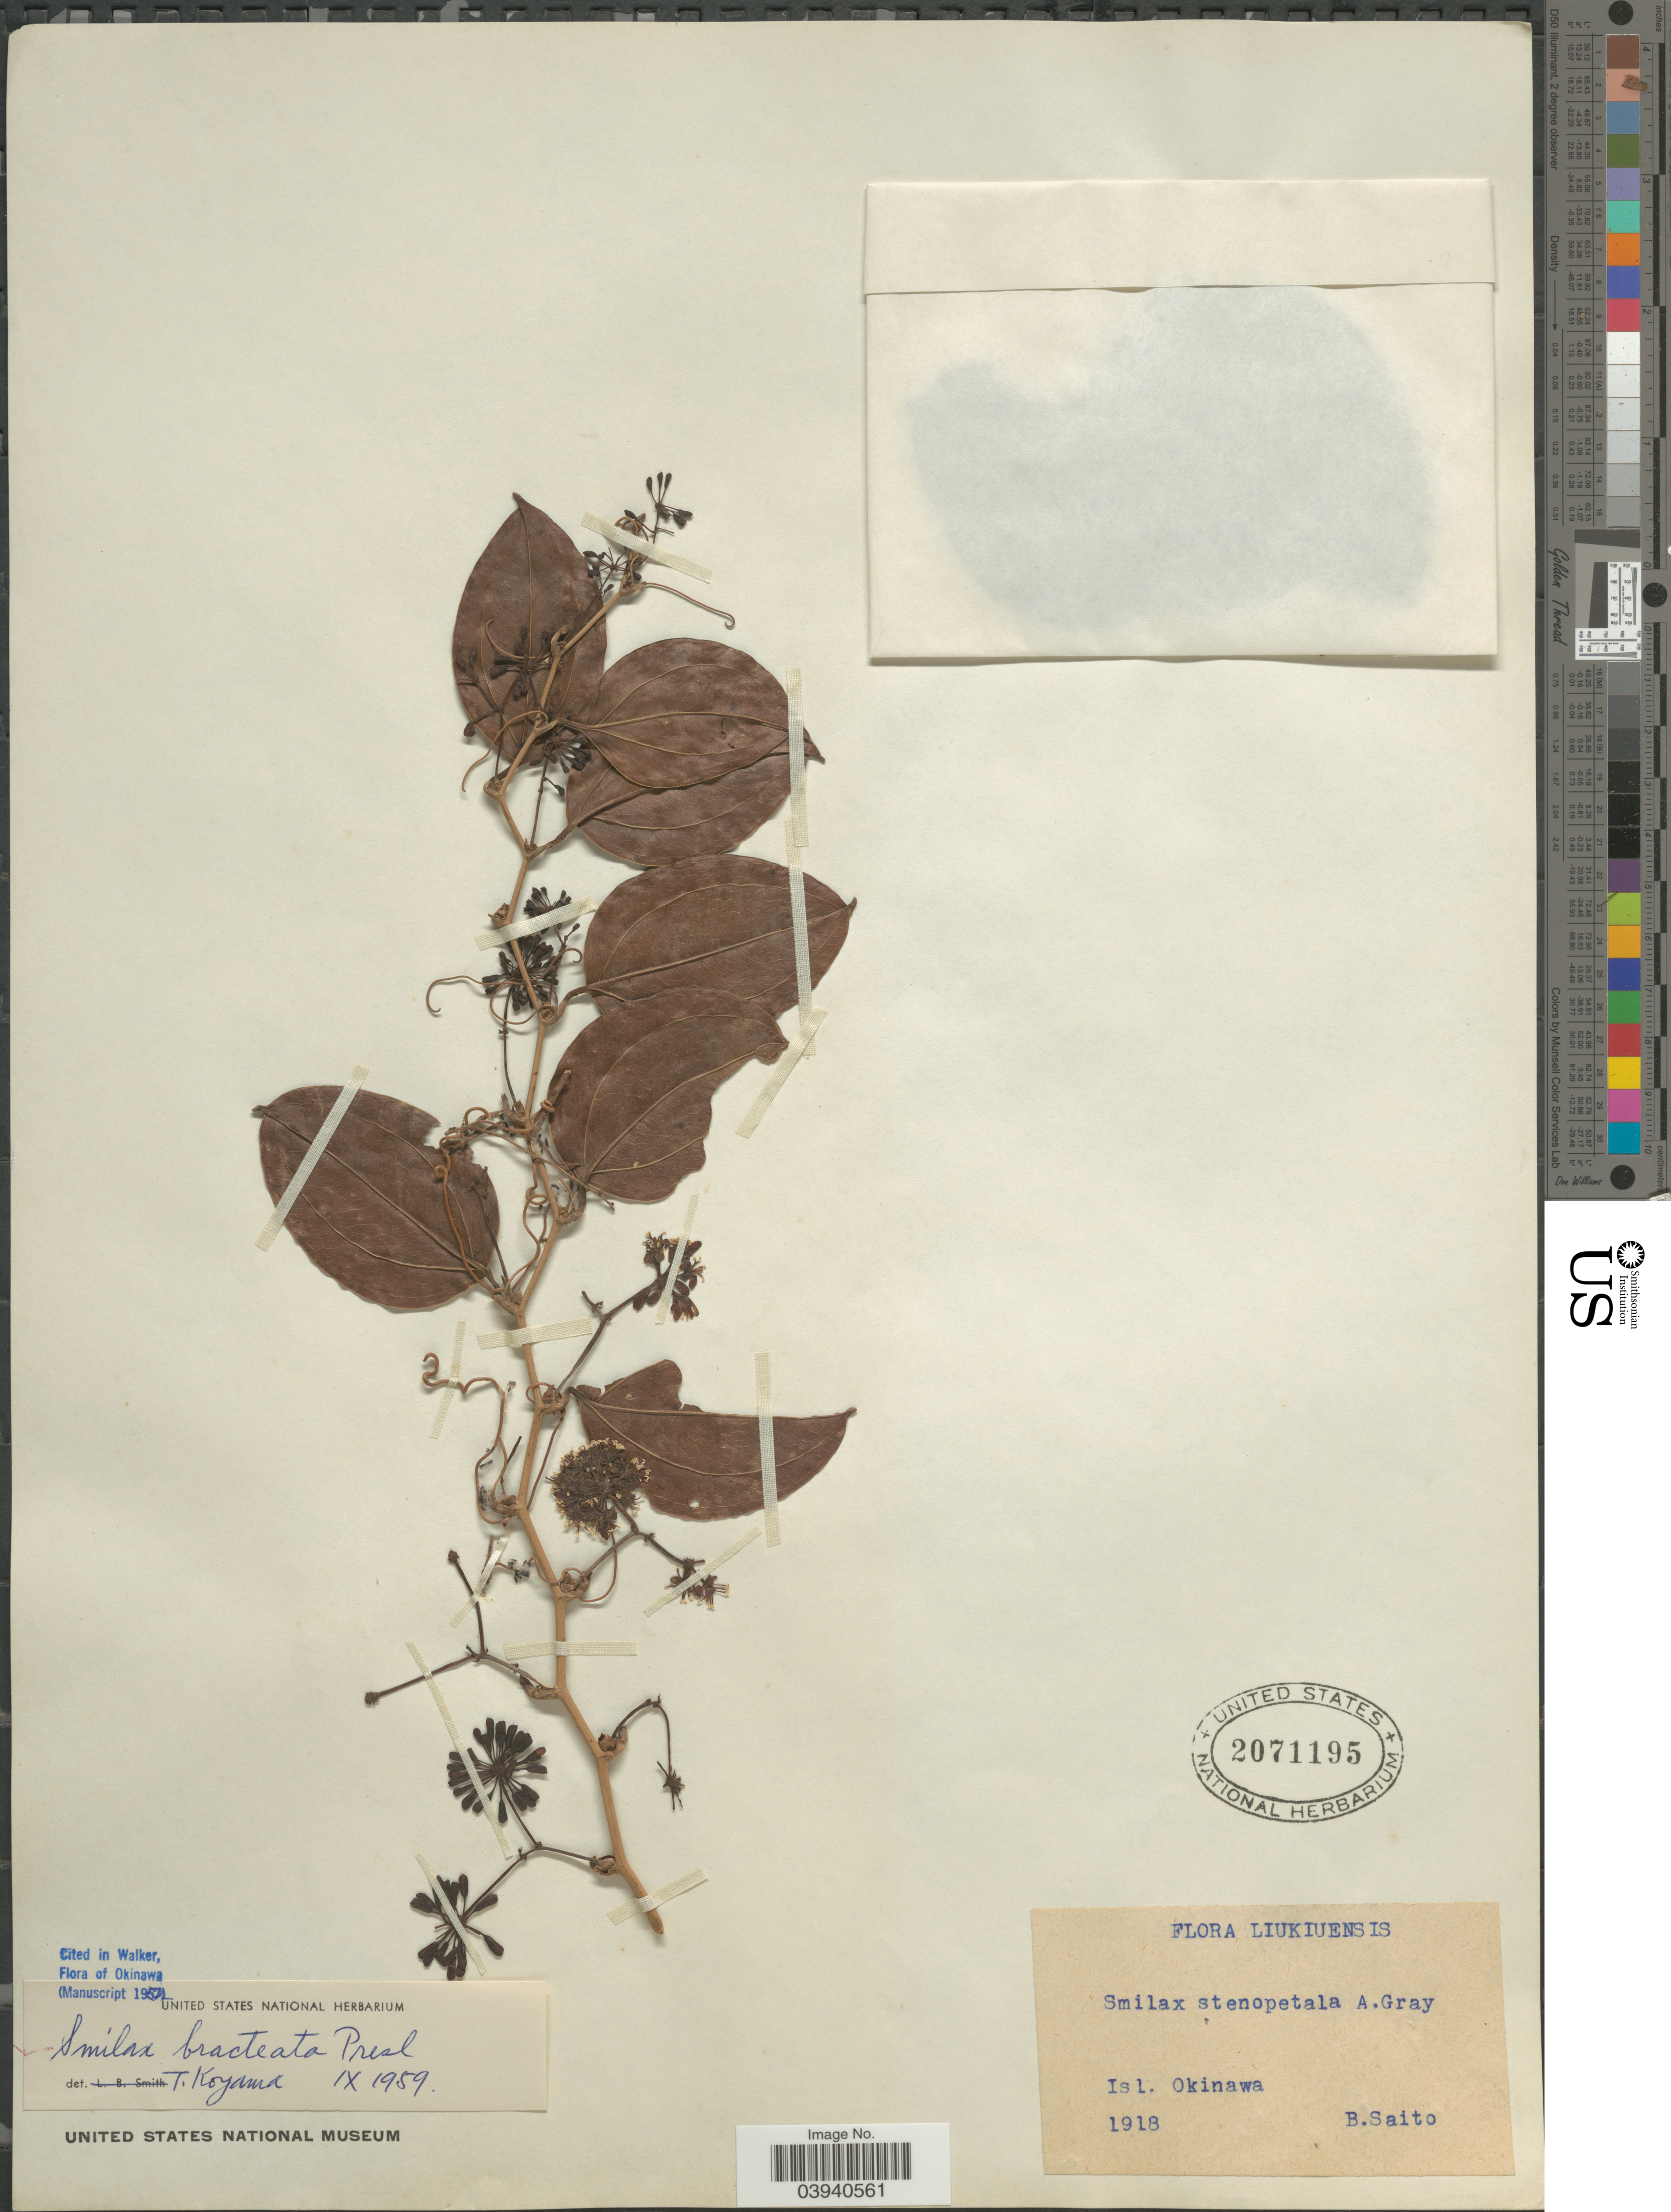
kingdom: Plantae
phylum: Tracheophyta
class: Liliopsida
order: Liliales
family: Smilacaceae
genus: Smilax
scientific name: Smilax bracteata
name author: C. Presl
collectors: B. Saito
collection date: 1918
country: Japan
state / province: Okinawa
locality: Liukiuensis. Isl. Okinawa.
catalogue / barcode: US 2071195